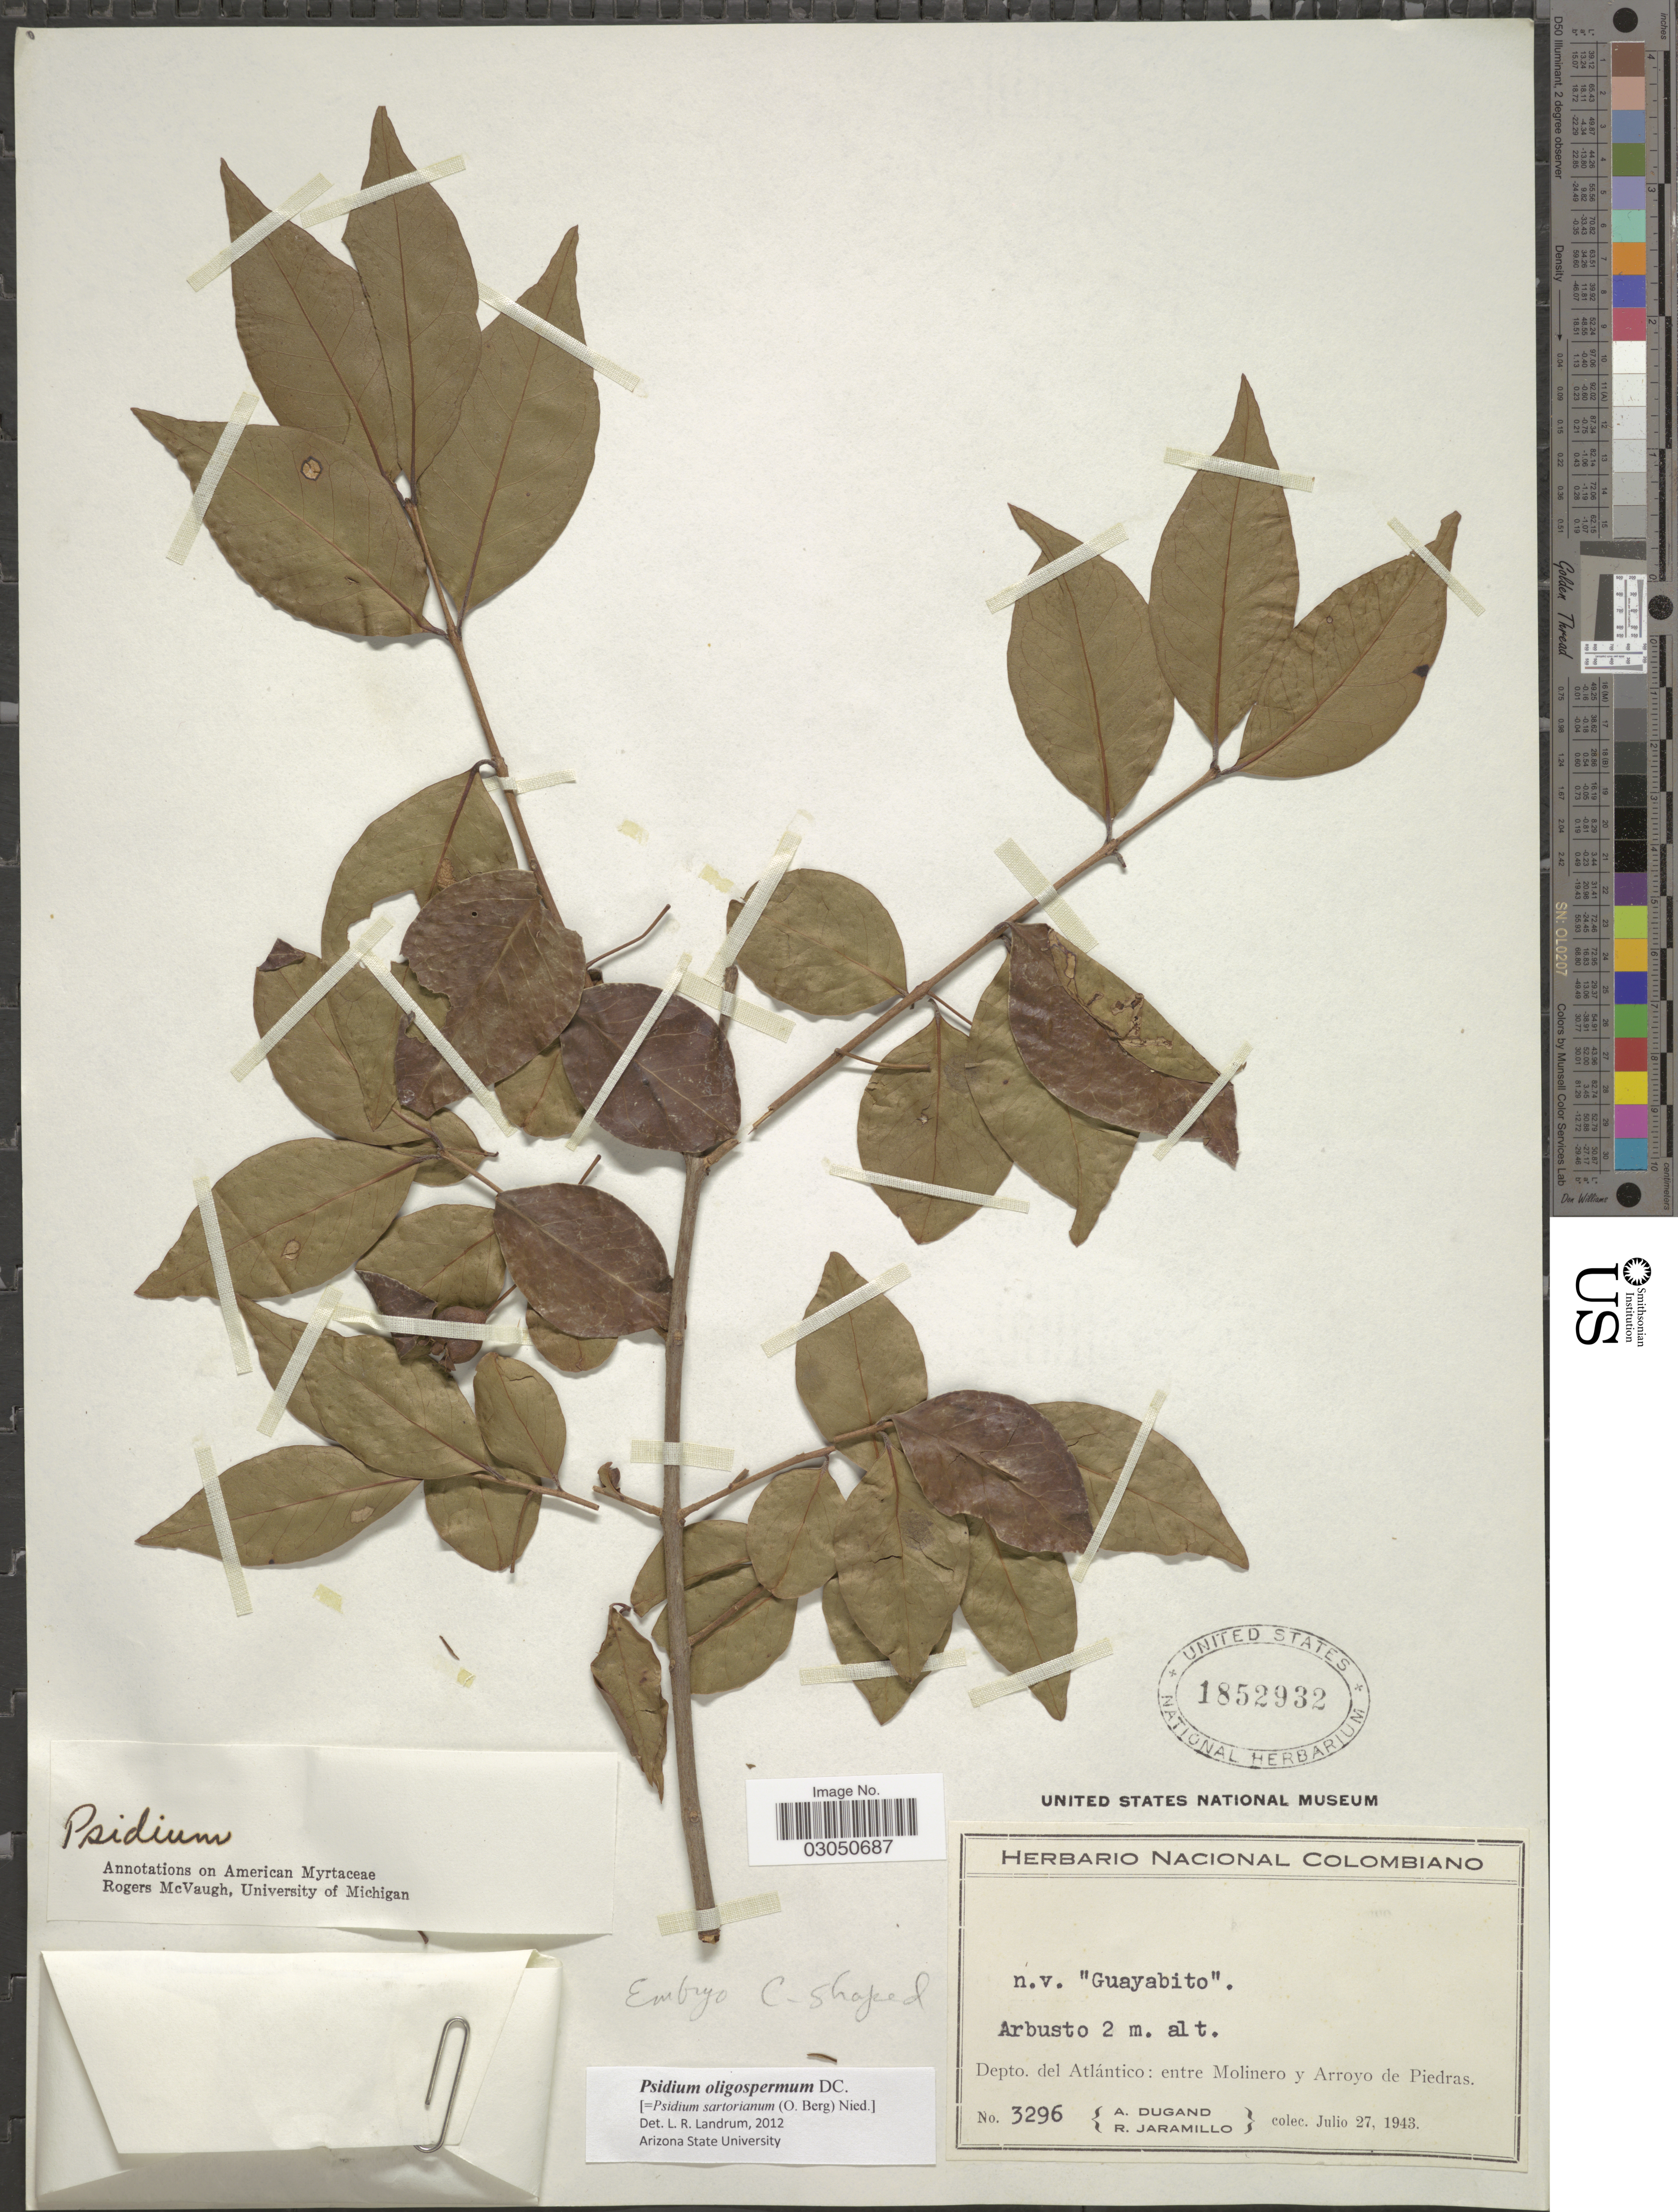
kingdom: Plantae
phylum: Tracheophyta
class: Magnoliopsida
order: Myrtales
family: Myrtaceae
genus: Psidium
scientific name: Psidium oligospermum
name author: Mart. ex DC.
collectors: A. Dugand & R. Jaramillo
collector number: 3296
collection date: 1943-07-27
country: Colombia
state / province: Atlántico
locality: Depto. del Atlántico. Entre Molinero y Arroyo de Piedras.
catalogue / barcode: US 1852932